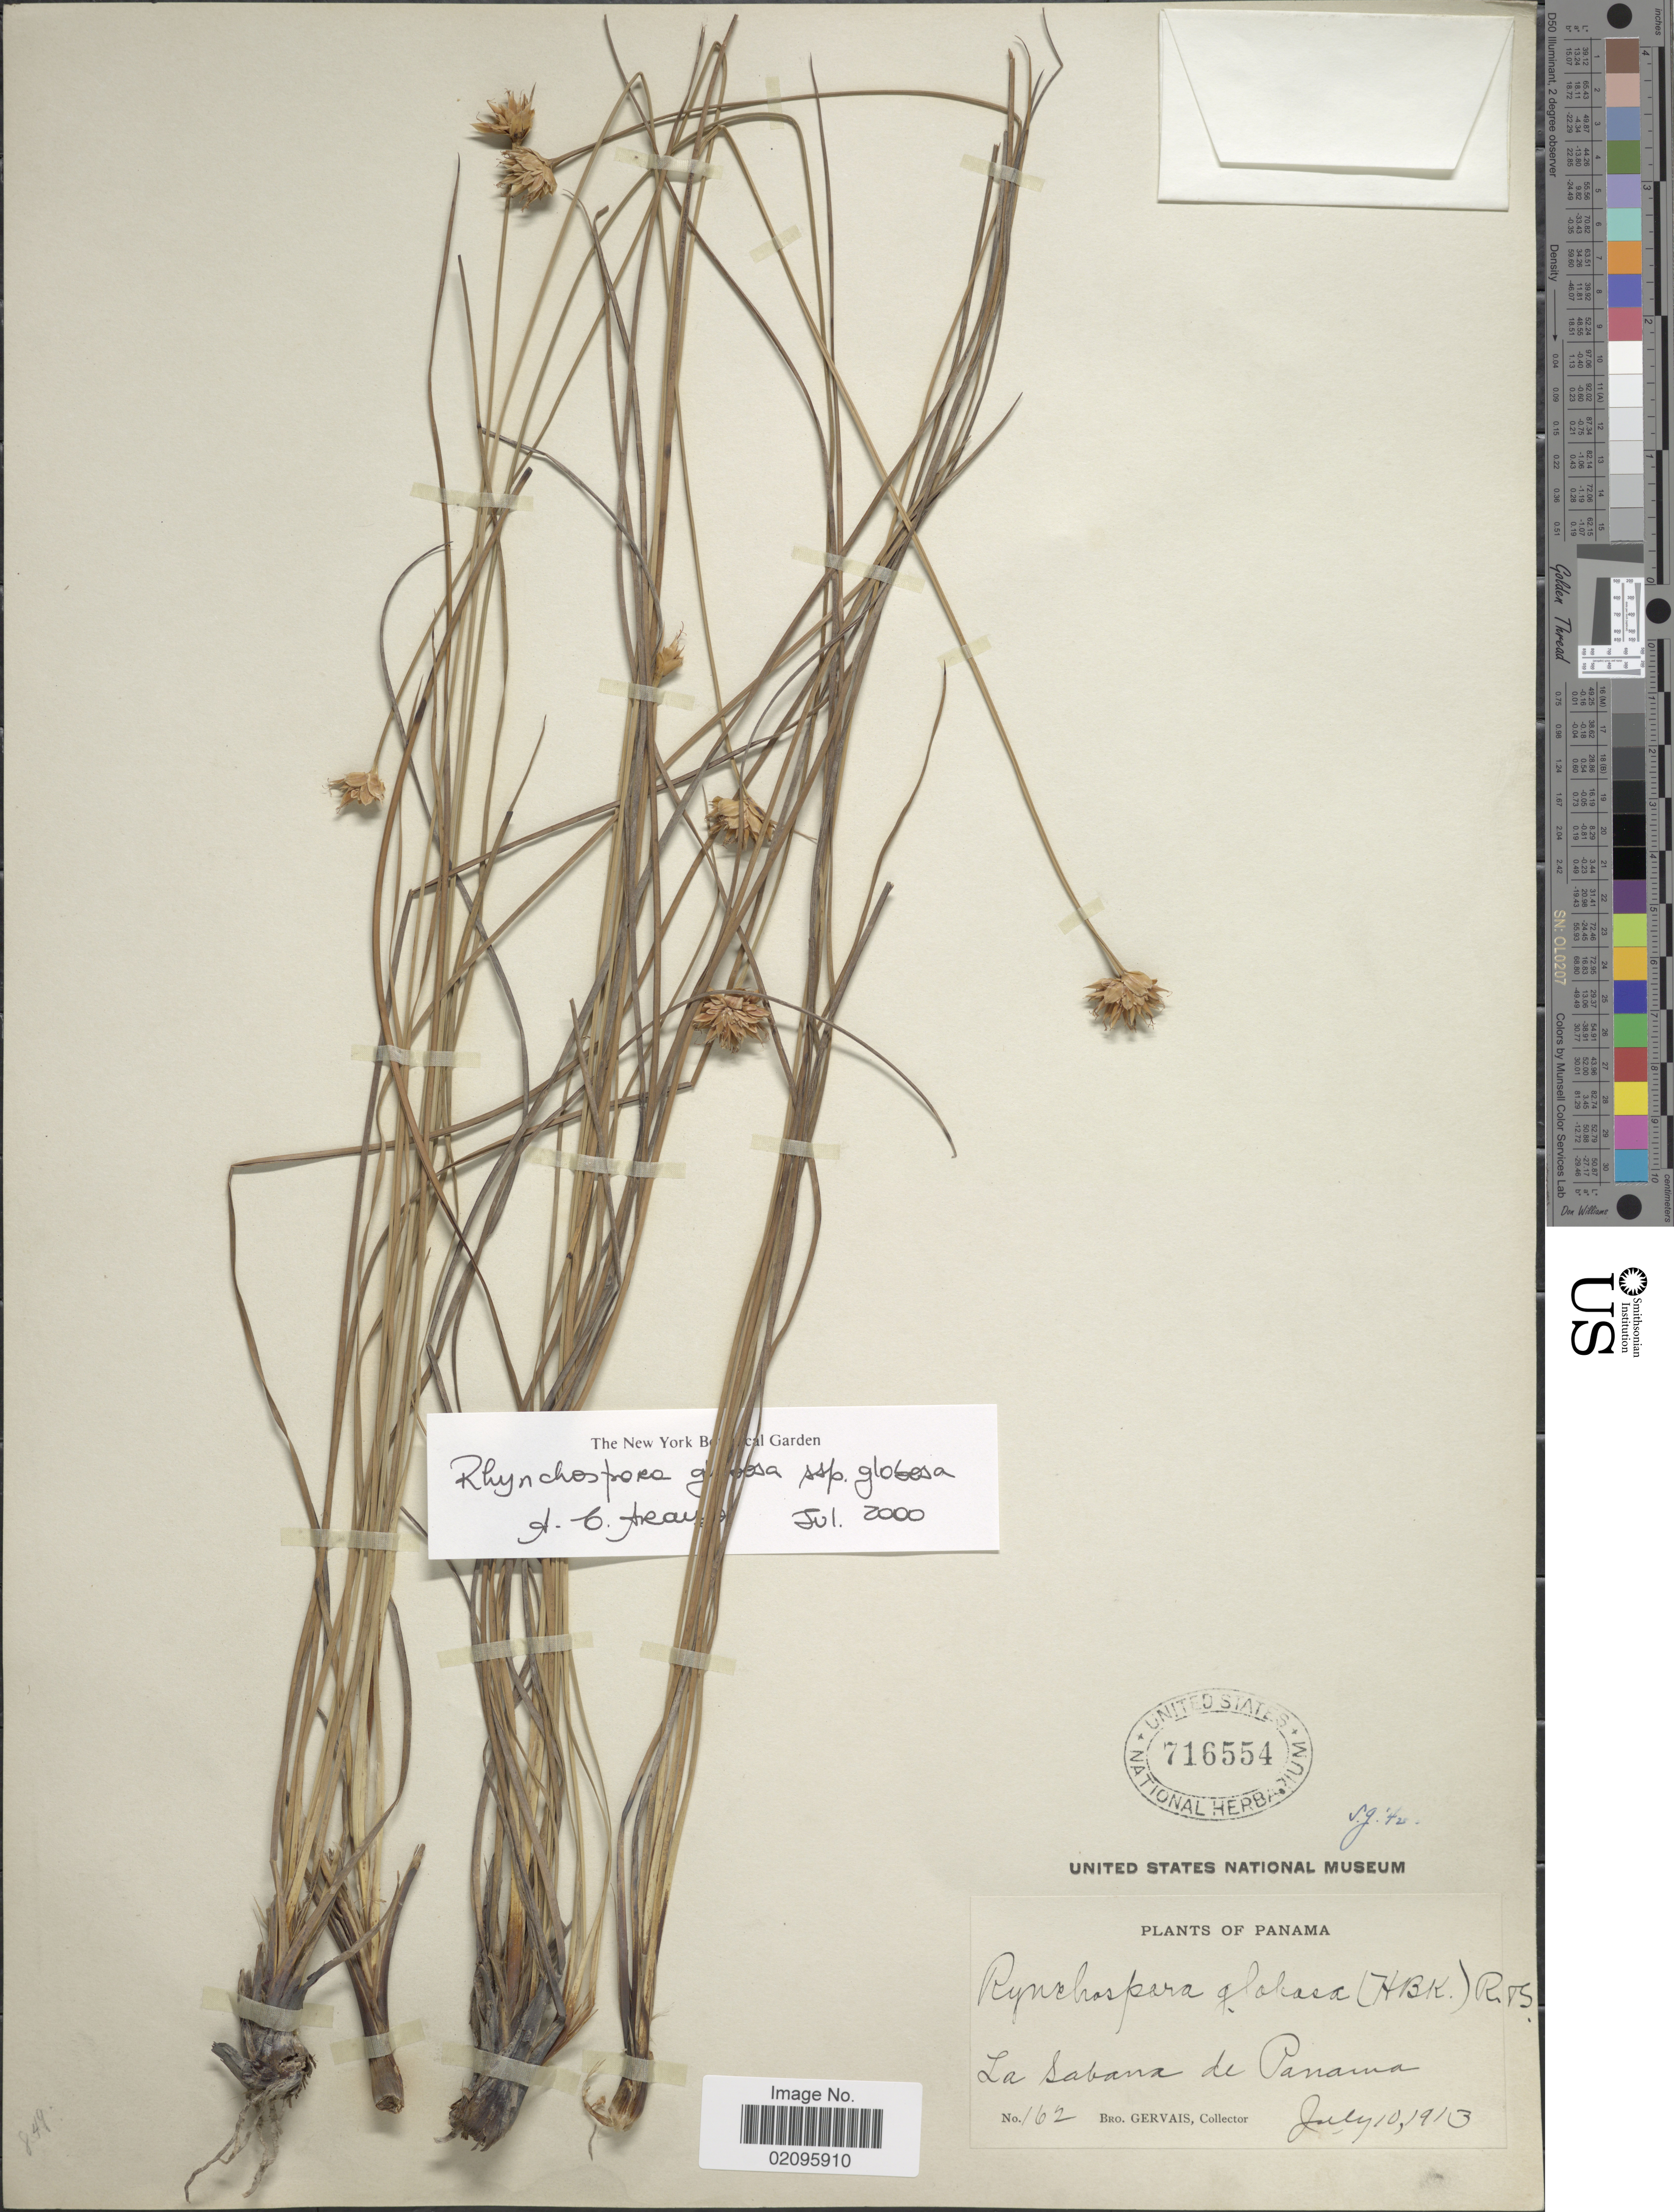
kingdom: Plantae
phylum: Tracheophyta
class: Liliopsida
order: Poales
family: Cyperaceae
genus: Rhynchospora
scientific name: Rhynchospora globosa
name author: (Kunth) Roem. & Schult.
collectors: B. Gervais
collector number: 162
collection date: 1913-07-10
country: Panama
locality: La Sabana de Panama.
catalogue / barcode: US 716554